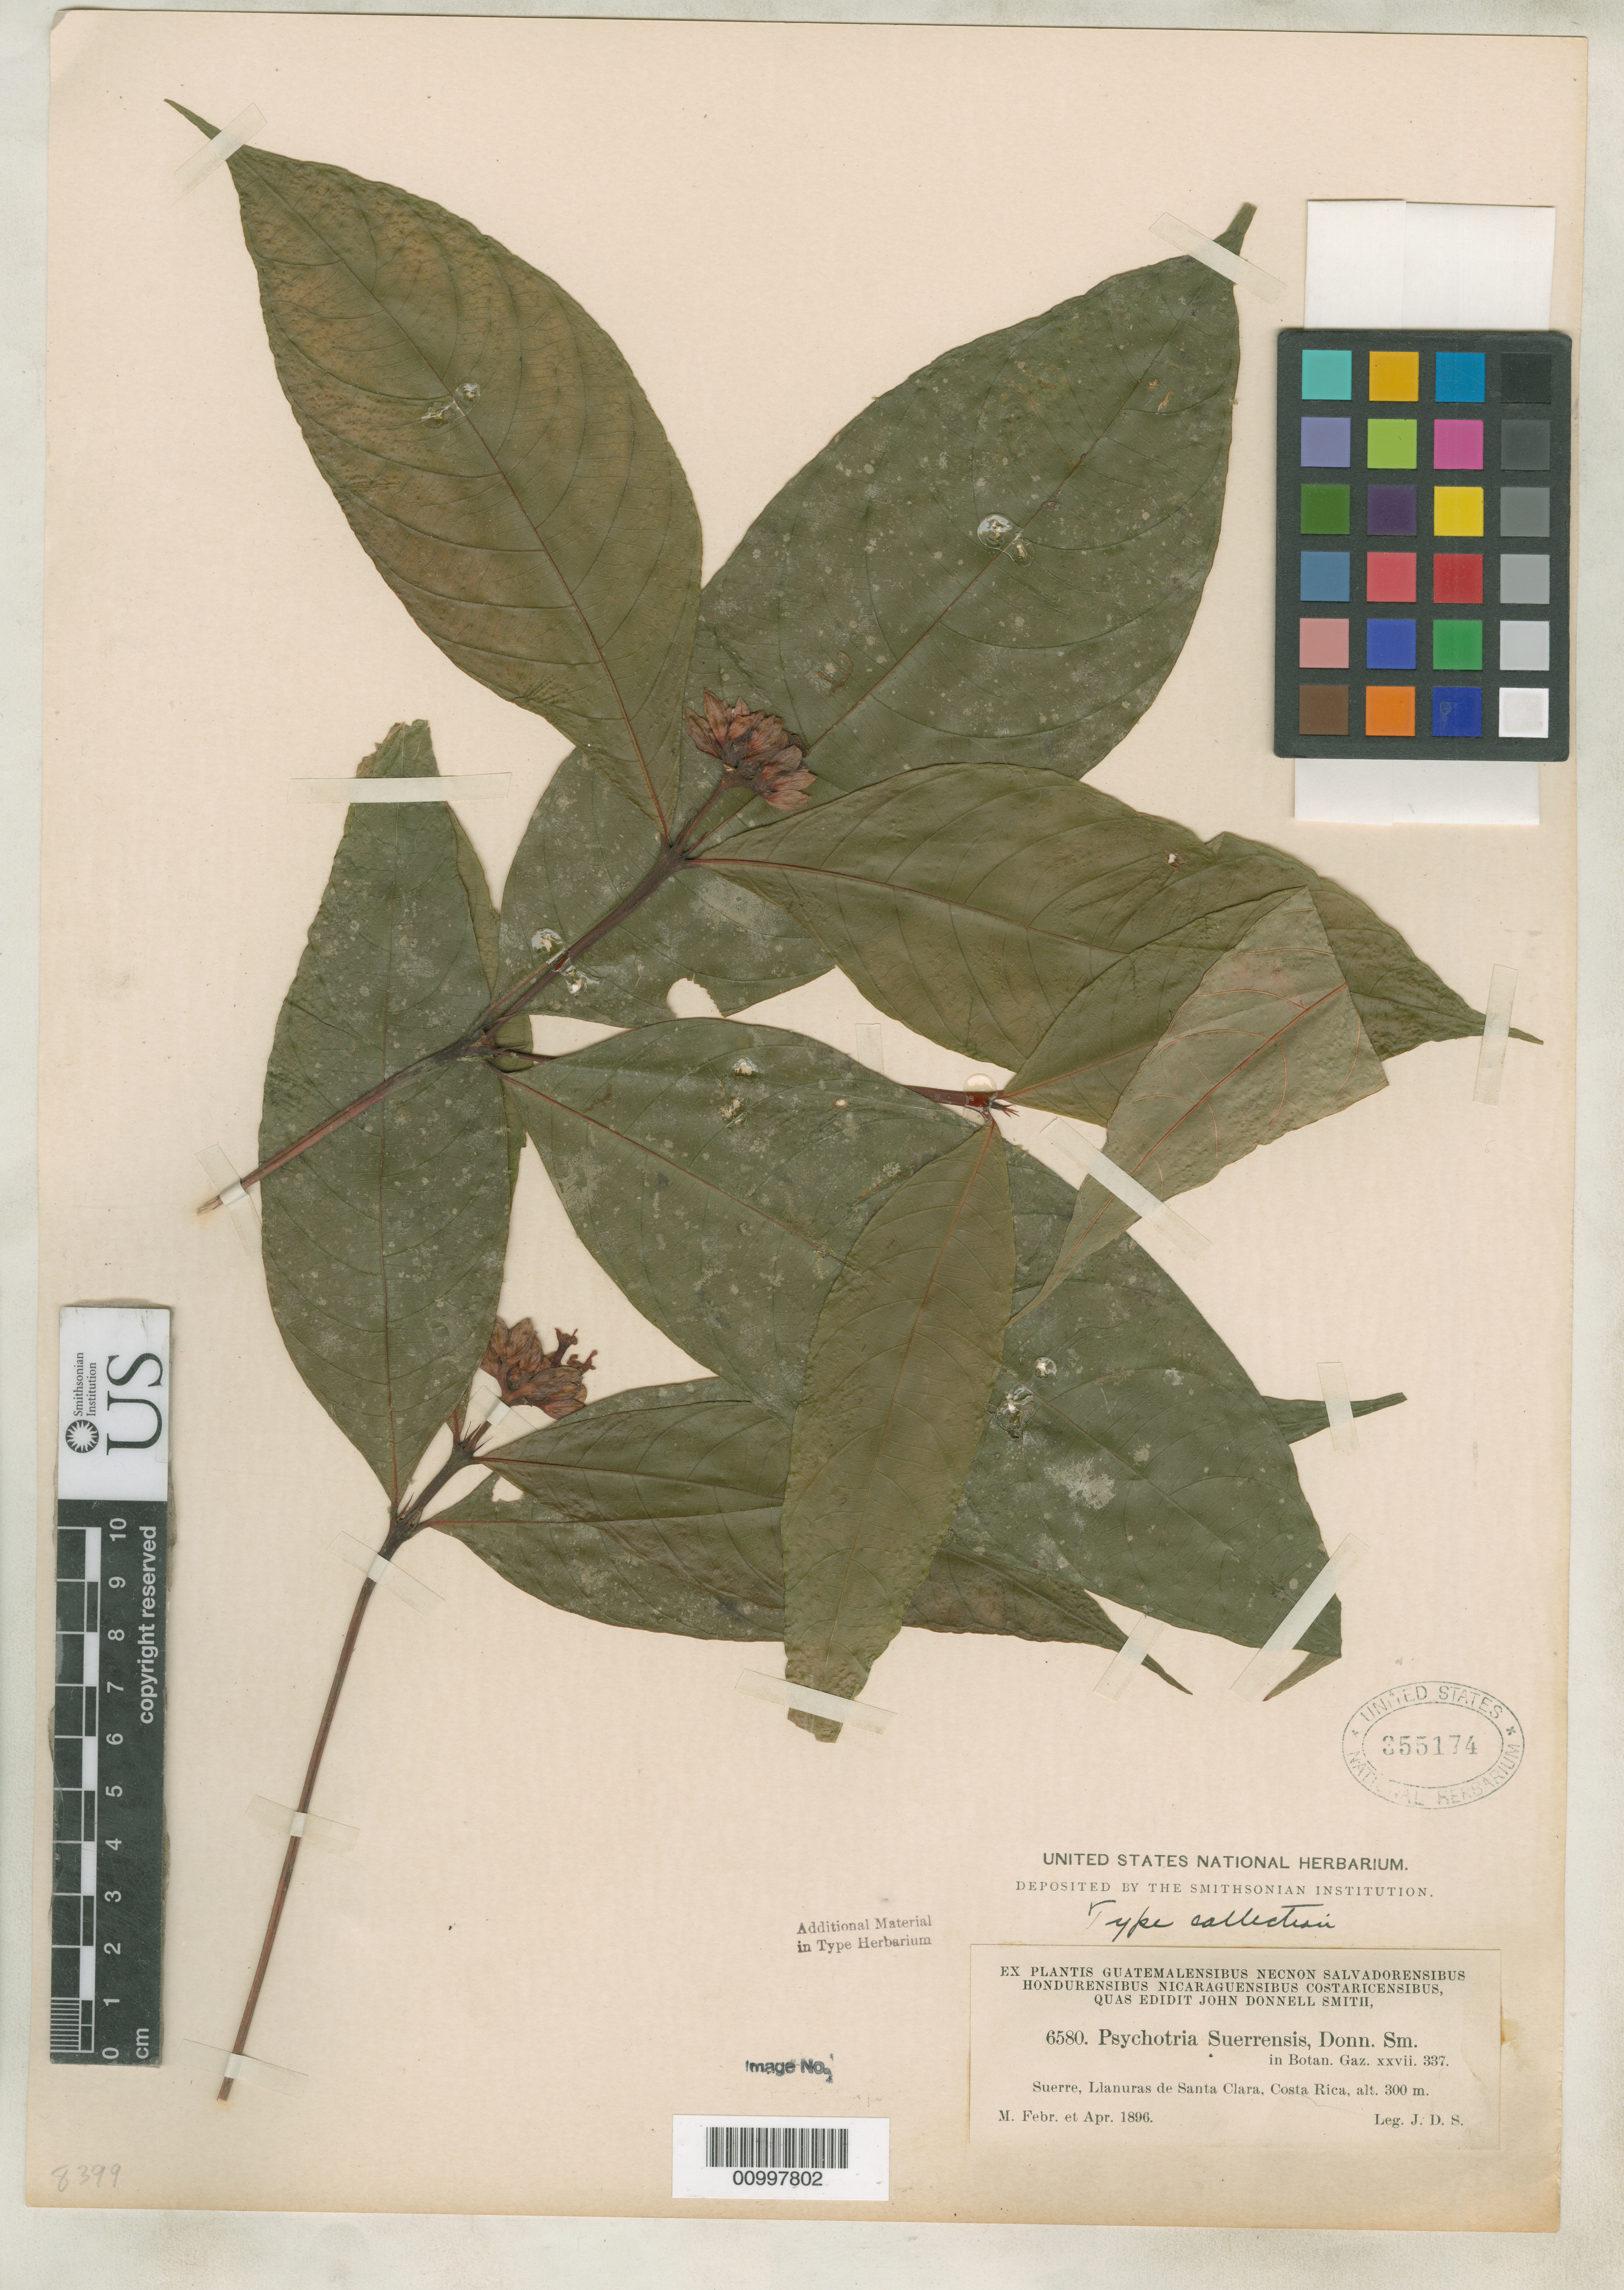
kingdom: Plantae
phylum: Tracheophyta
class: Magnoliopsida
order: Gentianales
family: Rubiaceae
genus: Psychotria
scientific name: Psychotria suerrensis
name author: Donn. Sm.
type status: Type Collection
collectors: J. Donnell Smith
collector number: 6580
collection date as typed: Feb 1896 to -- Apr 1896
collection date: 1896-02/1896-04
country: Costa Rica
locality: Suerre, Llanuras de Santa Clara.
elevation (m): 300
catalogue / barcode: US 355174